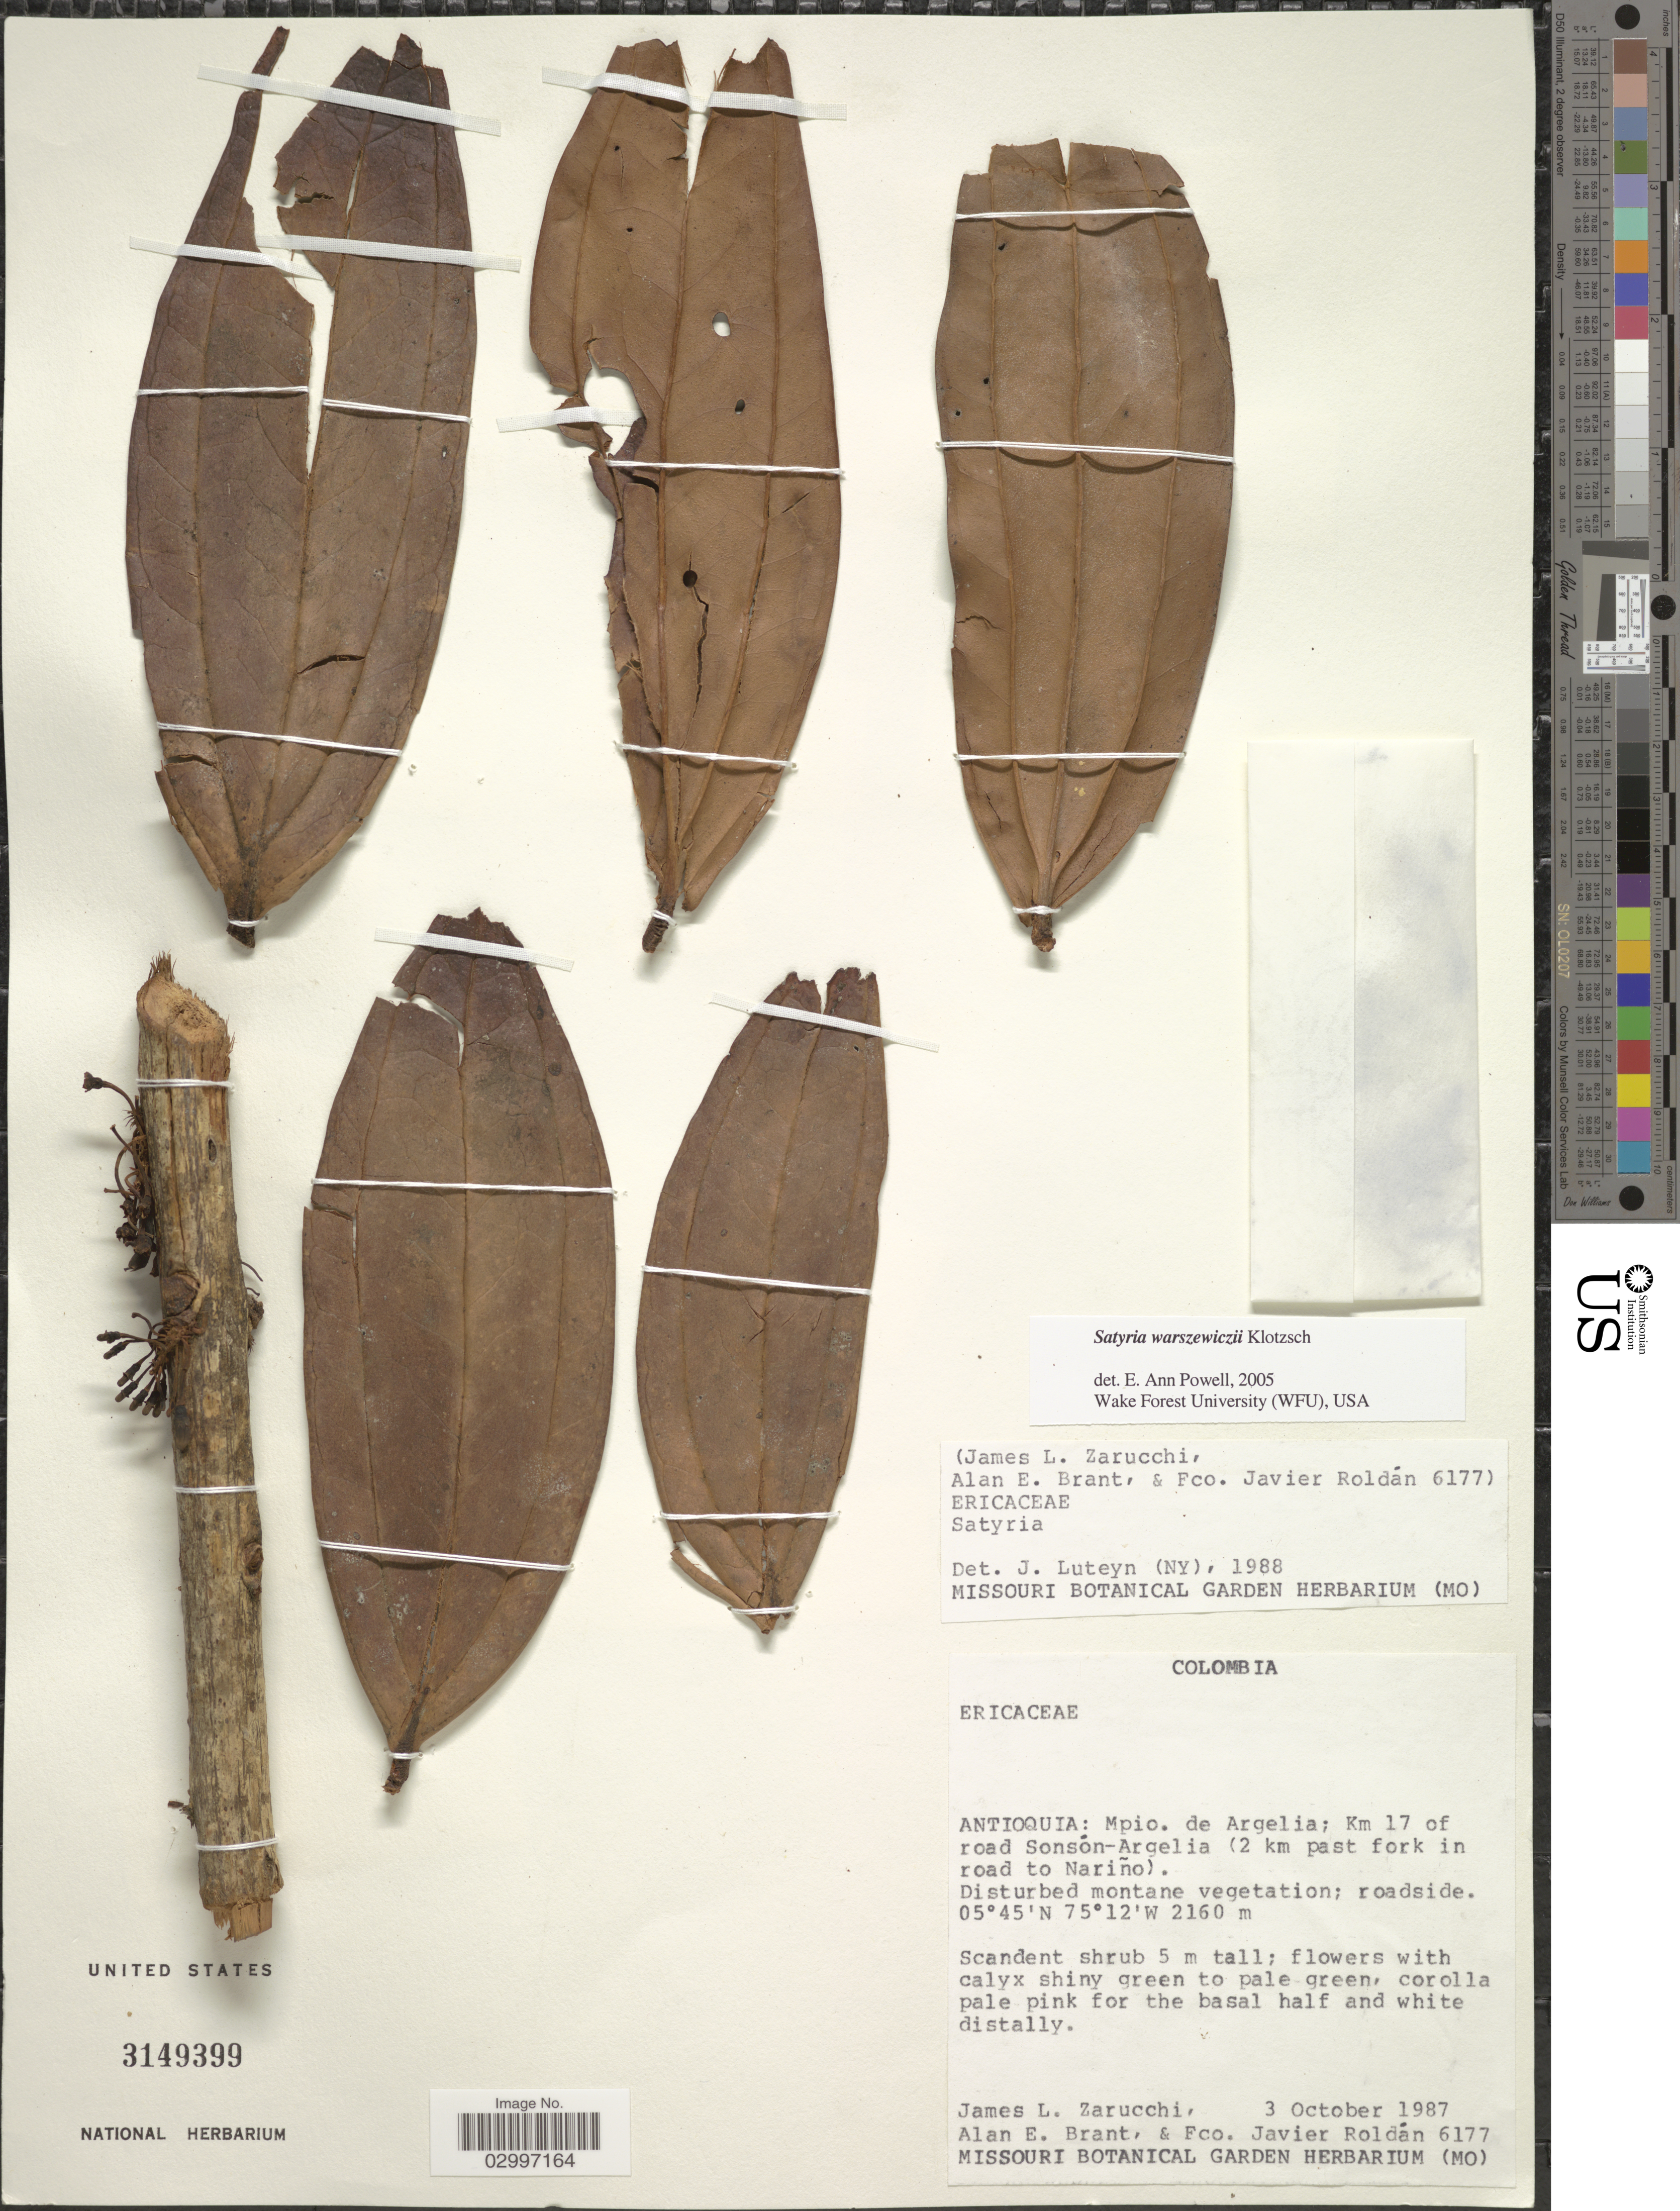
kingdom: Plantae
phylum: Tracheophyta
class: Magnoliopsida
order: Ericales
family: Ericaceae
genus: Satyria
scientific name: Satyria panurensis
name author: (Benth. ex Meisn.) Benth. & Hook. f. ex Nied.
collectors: J. L. Zarucchi, A. Brant & F. J. Roldán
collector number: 6177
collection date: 1987-10-03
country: Colombia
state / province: Antioquia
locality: Mpio. de Argelia; Km 17 of road Sonsón-Argelia (2 km past fork in road to Nariño).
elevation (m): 2160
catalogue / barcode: US 3149399